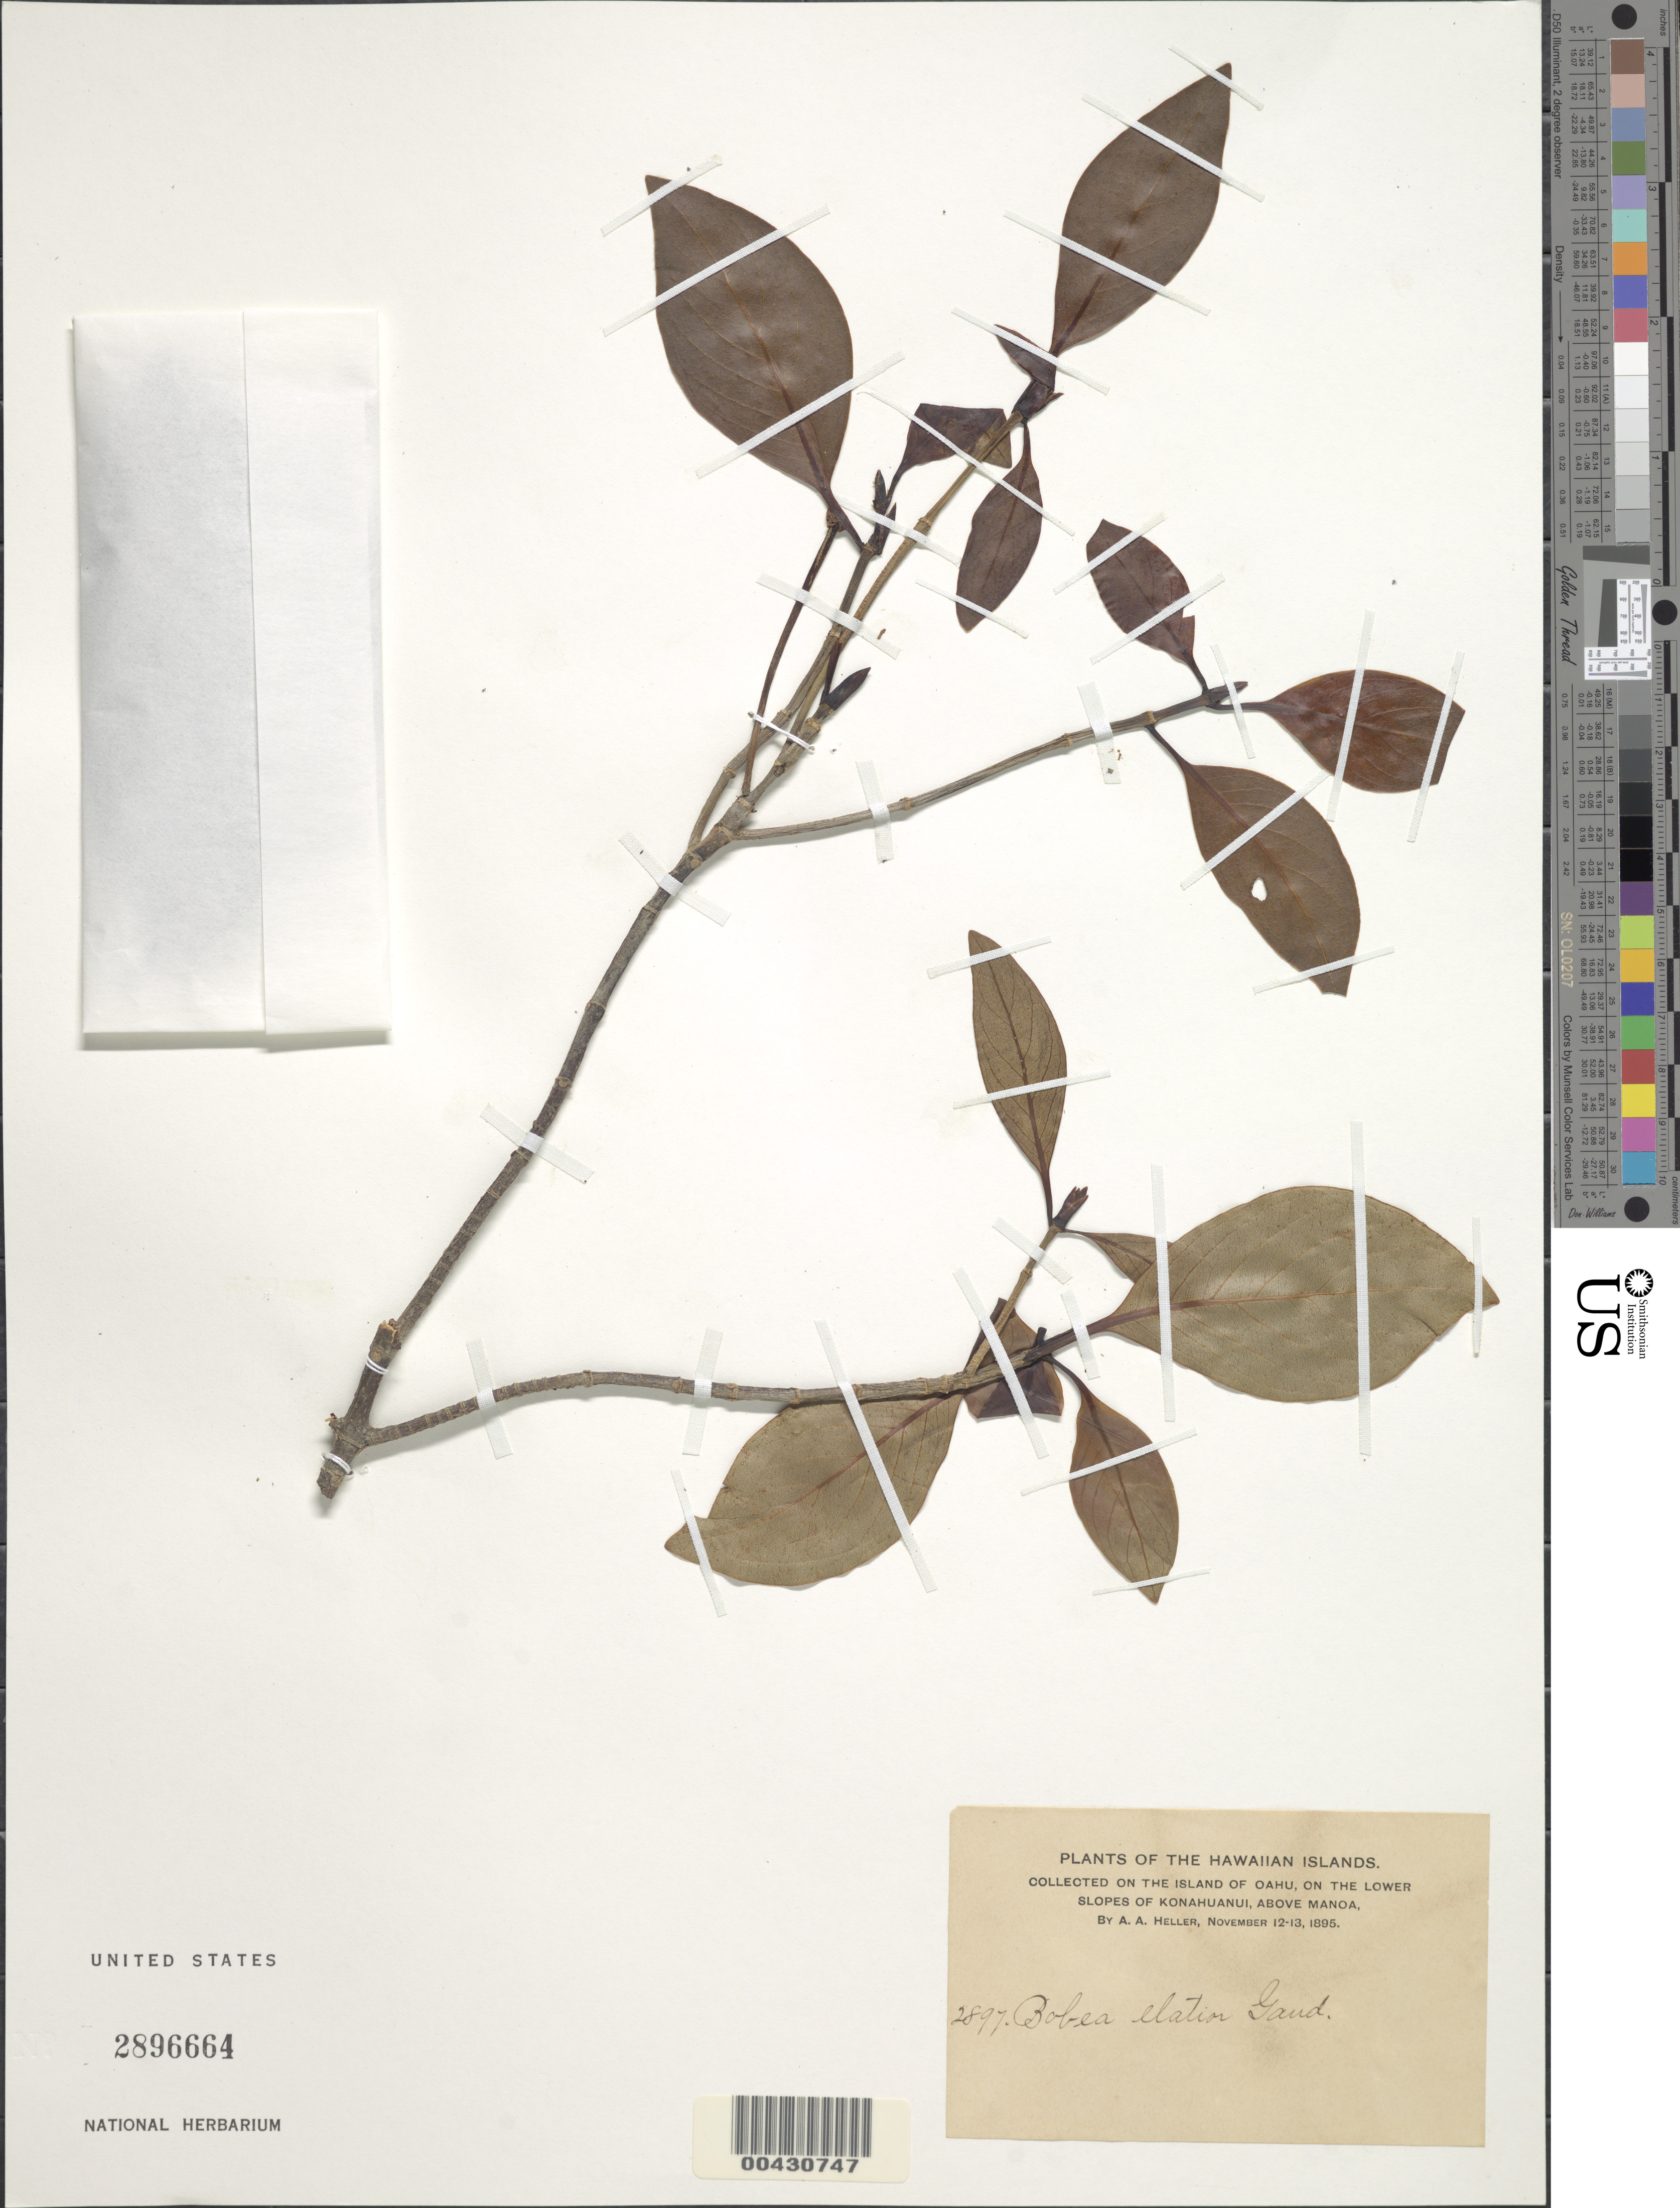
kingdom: Plantae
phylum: Tracheophyta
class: Magnoliopsida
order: Gentianales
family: Rubiaceae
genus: Bobea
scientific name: Bobea elatior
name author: Gaudich.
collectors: A. A. Heller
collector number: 2897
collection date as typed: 12 Nov 1895 to 13 Nov 1895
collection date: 1895-11-12/1895-11-13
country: United States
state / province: Hawaii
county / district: Honolulu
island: Oahu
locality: Lower slopes of Konahuanui, above Manoa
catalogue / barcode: US 2896664